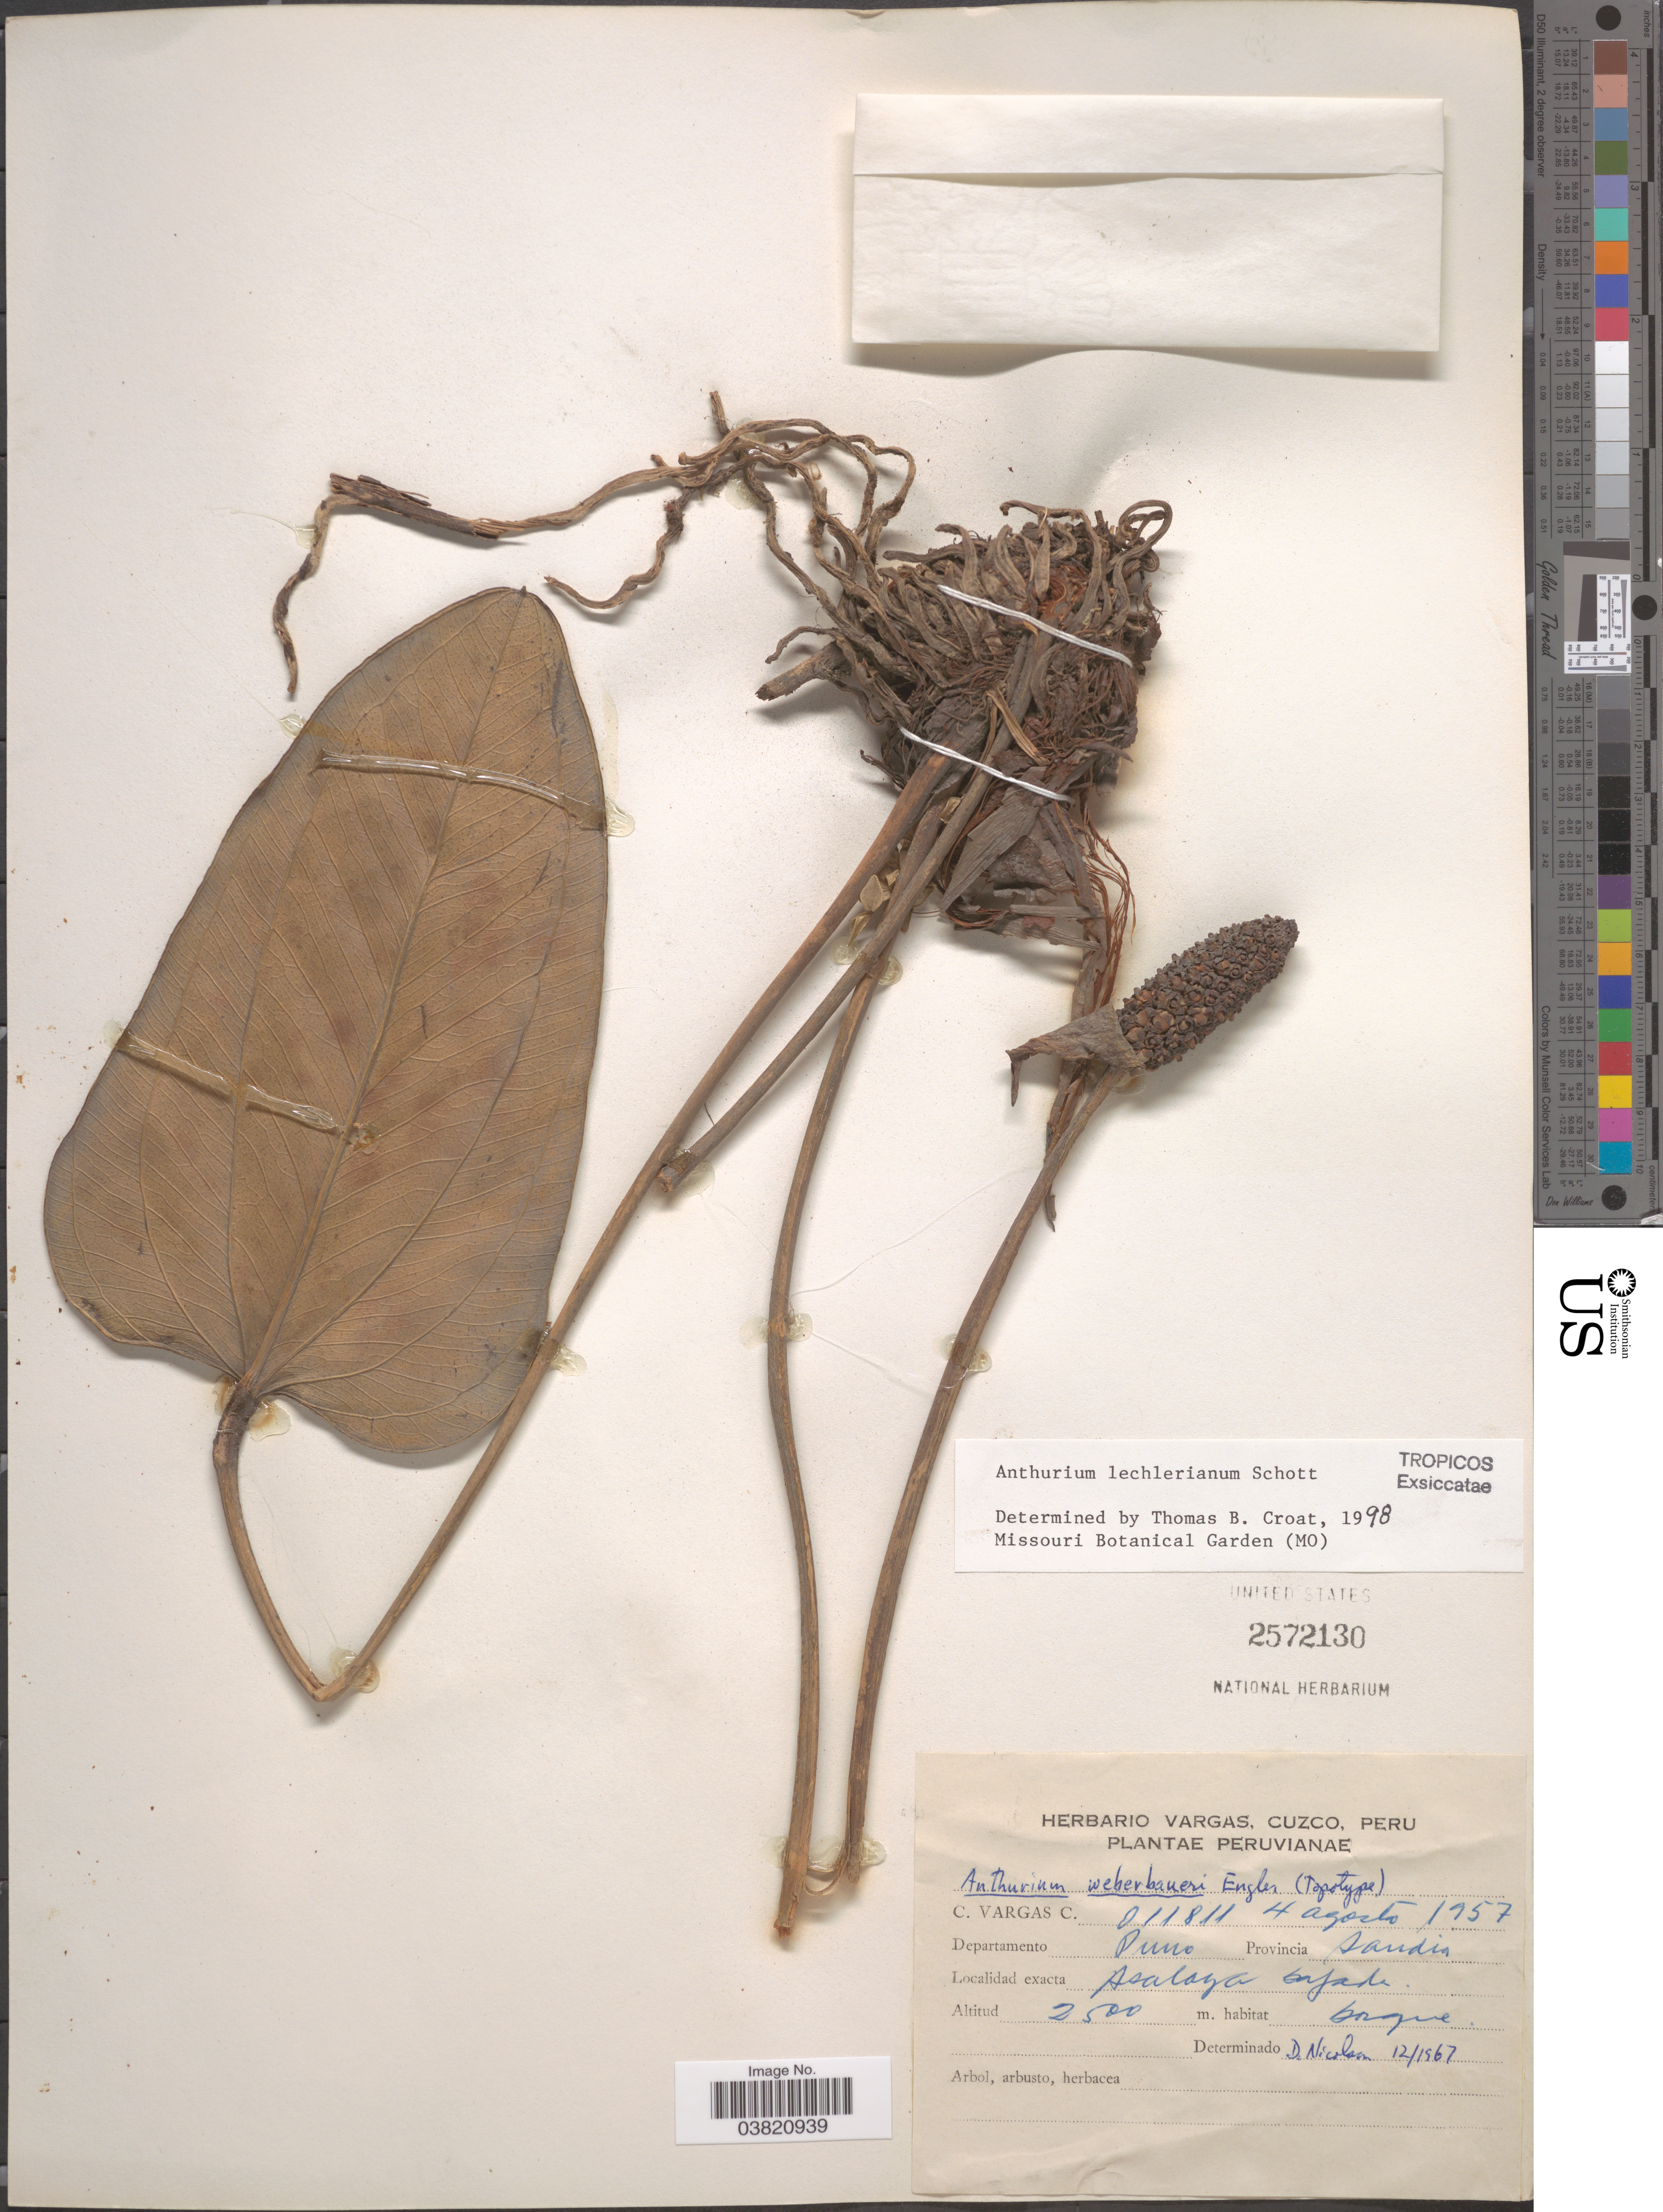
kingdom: Plantae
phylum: Tracheophyta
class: Liliopsida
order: Alismatales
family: Araceae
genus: Anthurium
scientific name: Anthurium lechlerianum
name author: Schott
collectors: C. Vargas Calderón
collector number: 011811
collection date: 1957-08-04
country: Peru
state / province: Puno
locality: Departamento Puno. Provincia Sandia. Asalaya Bajada.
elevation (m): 2500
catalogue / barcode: US 2572130